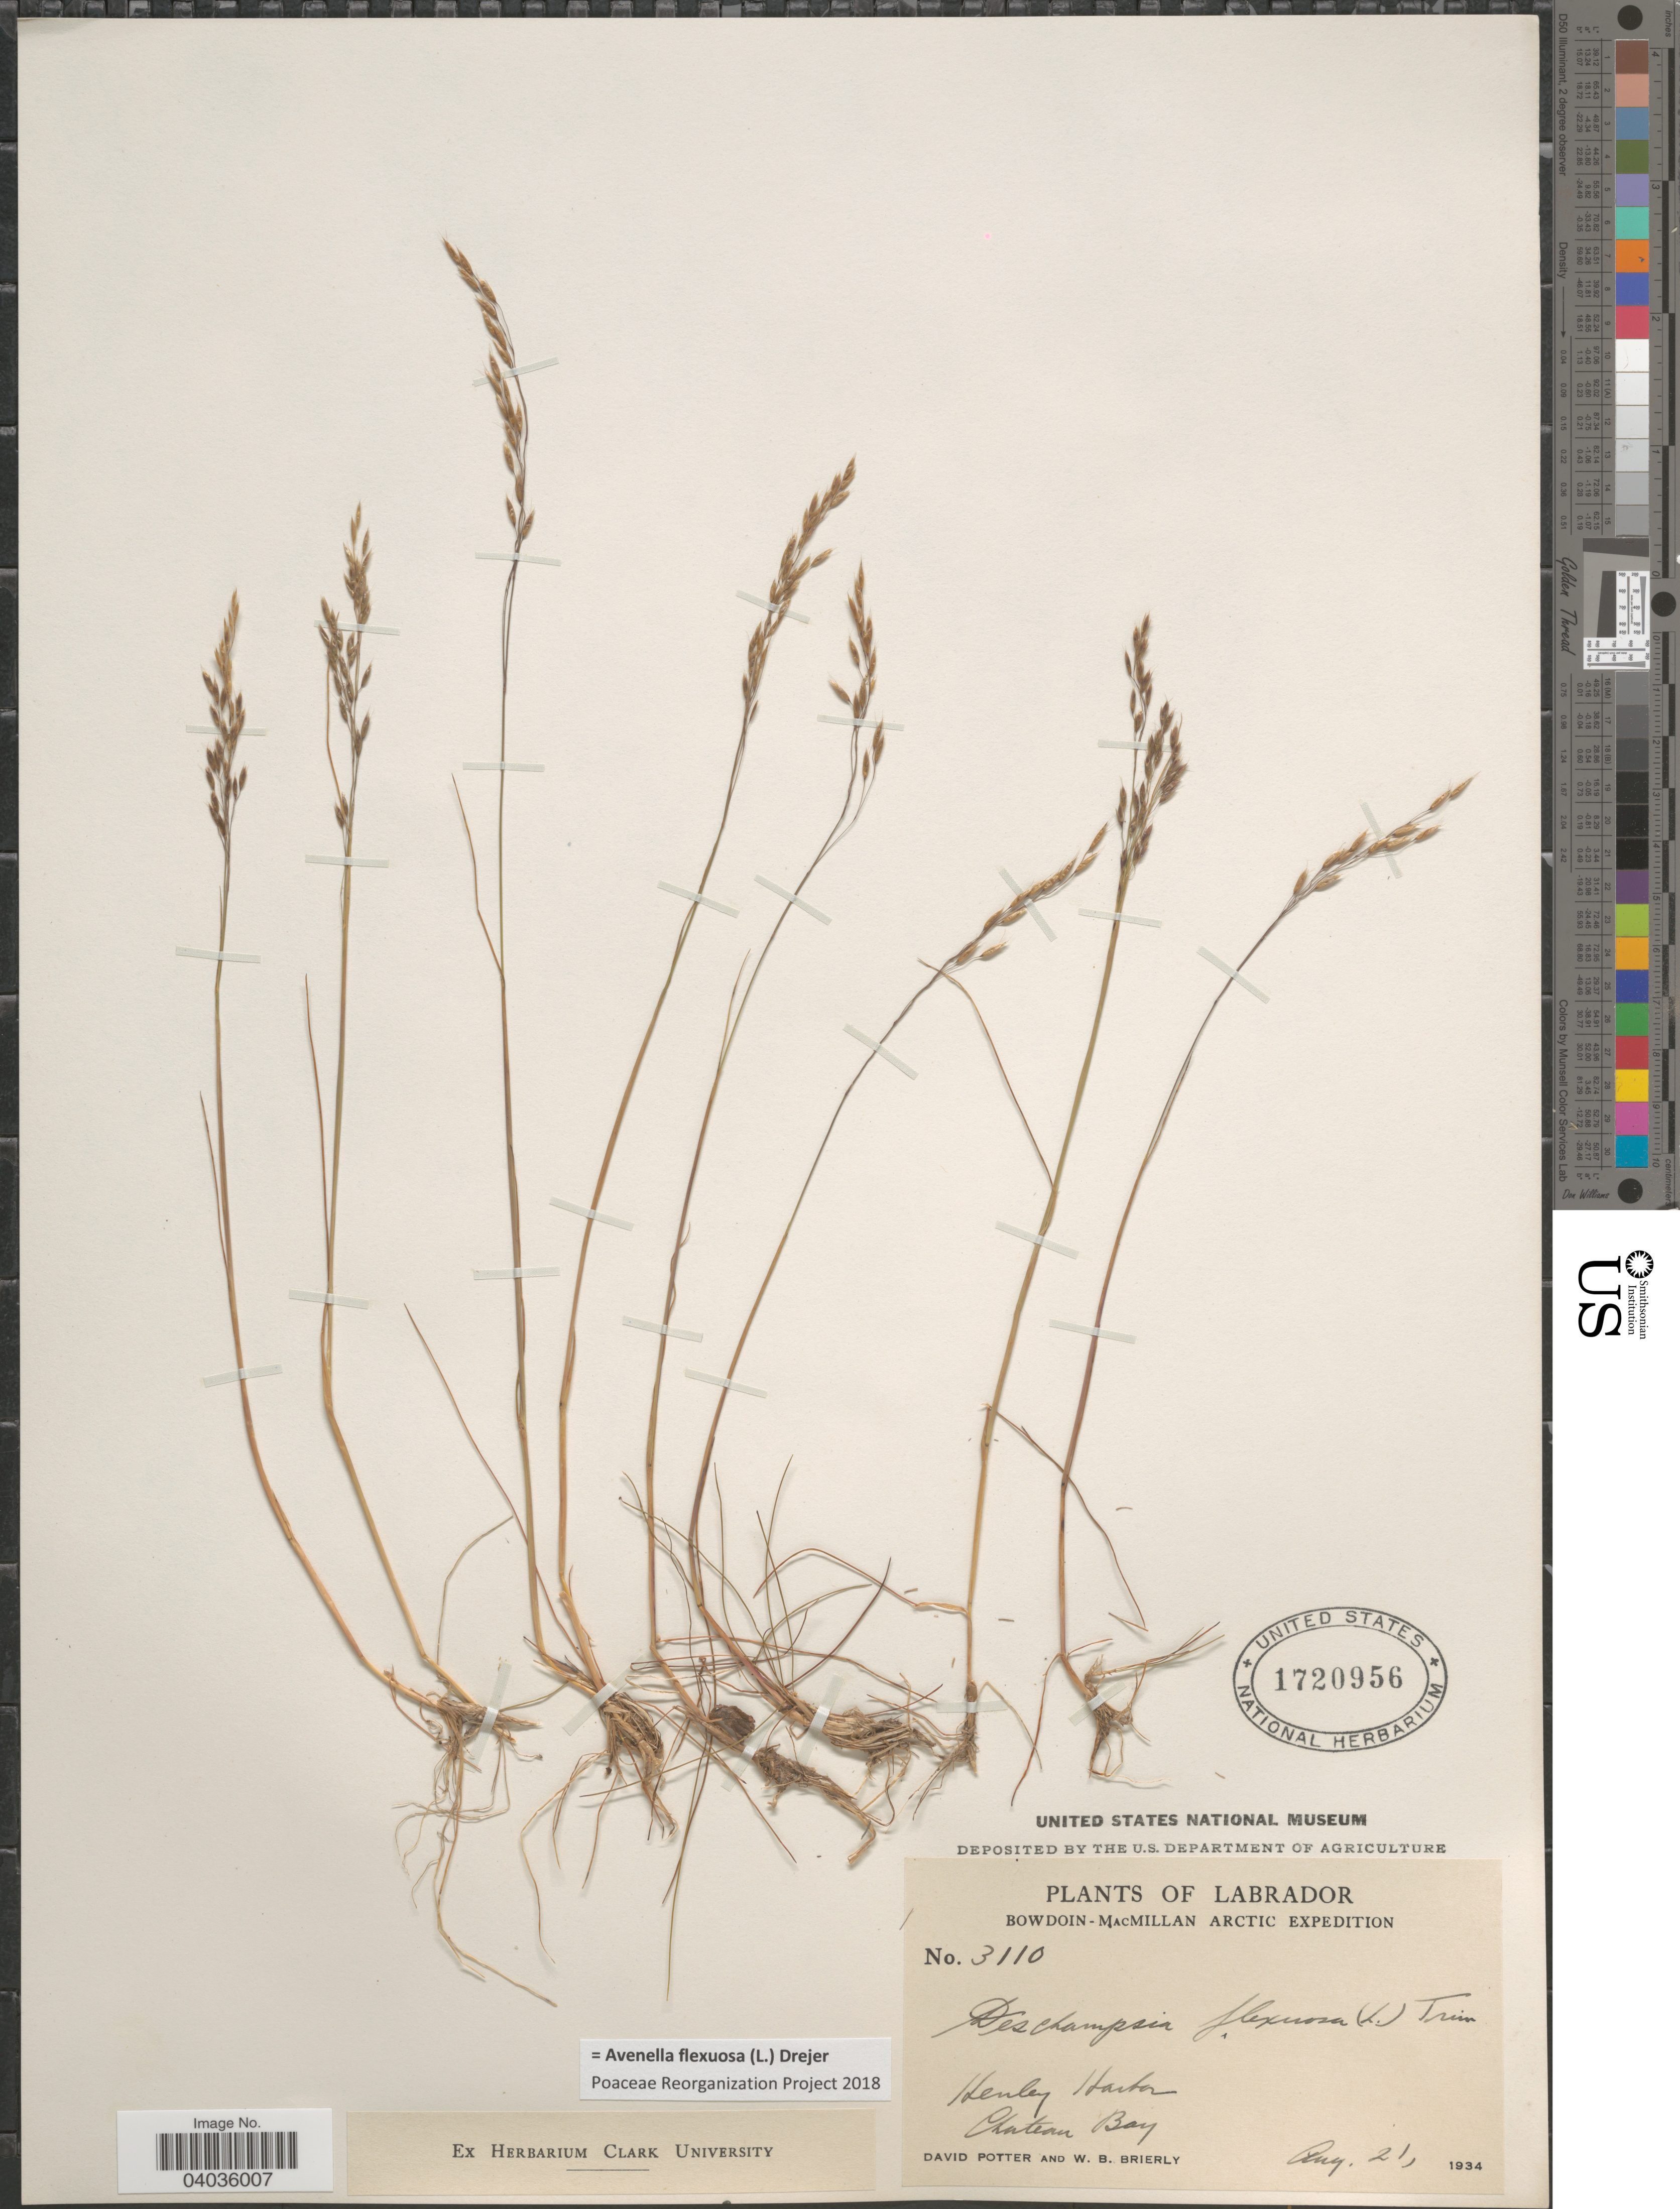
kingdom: Plantae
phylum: Tracheophyta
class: Liliopsida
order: Poales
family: Poaceae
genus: Avenella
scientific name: Avenella flexuosa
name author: (L.) Drejer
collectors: D. Potter & W. Brierly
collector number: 3110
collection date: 1934-08-21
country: Canada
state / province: Newfoundland and Labrador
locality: Labrador. Henley Harbor. Chatean Bay.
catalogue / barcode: US 1720956